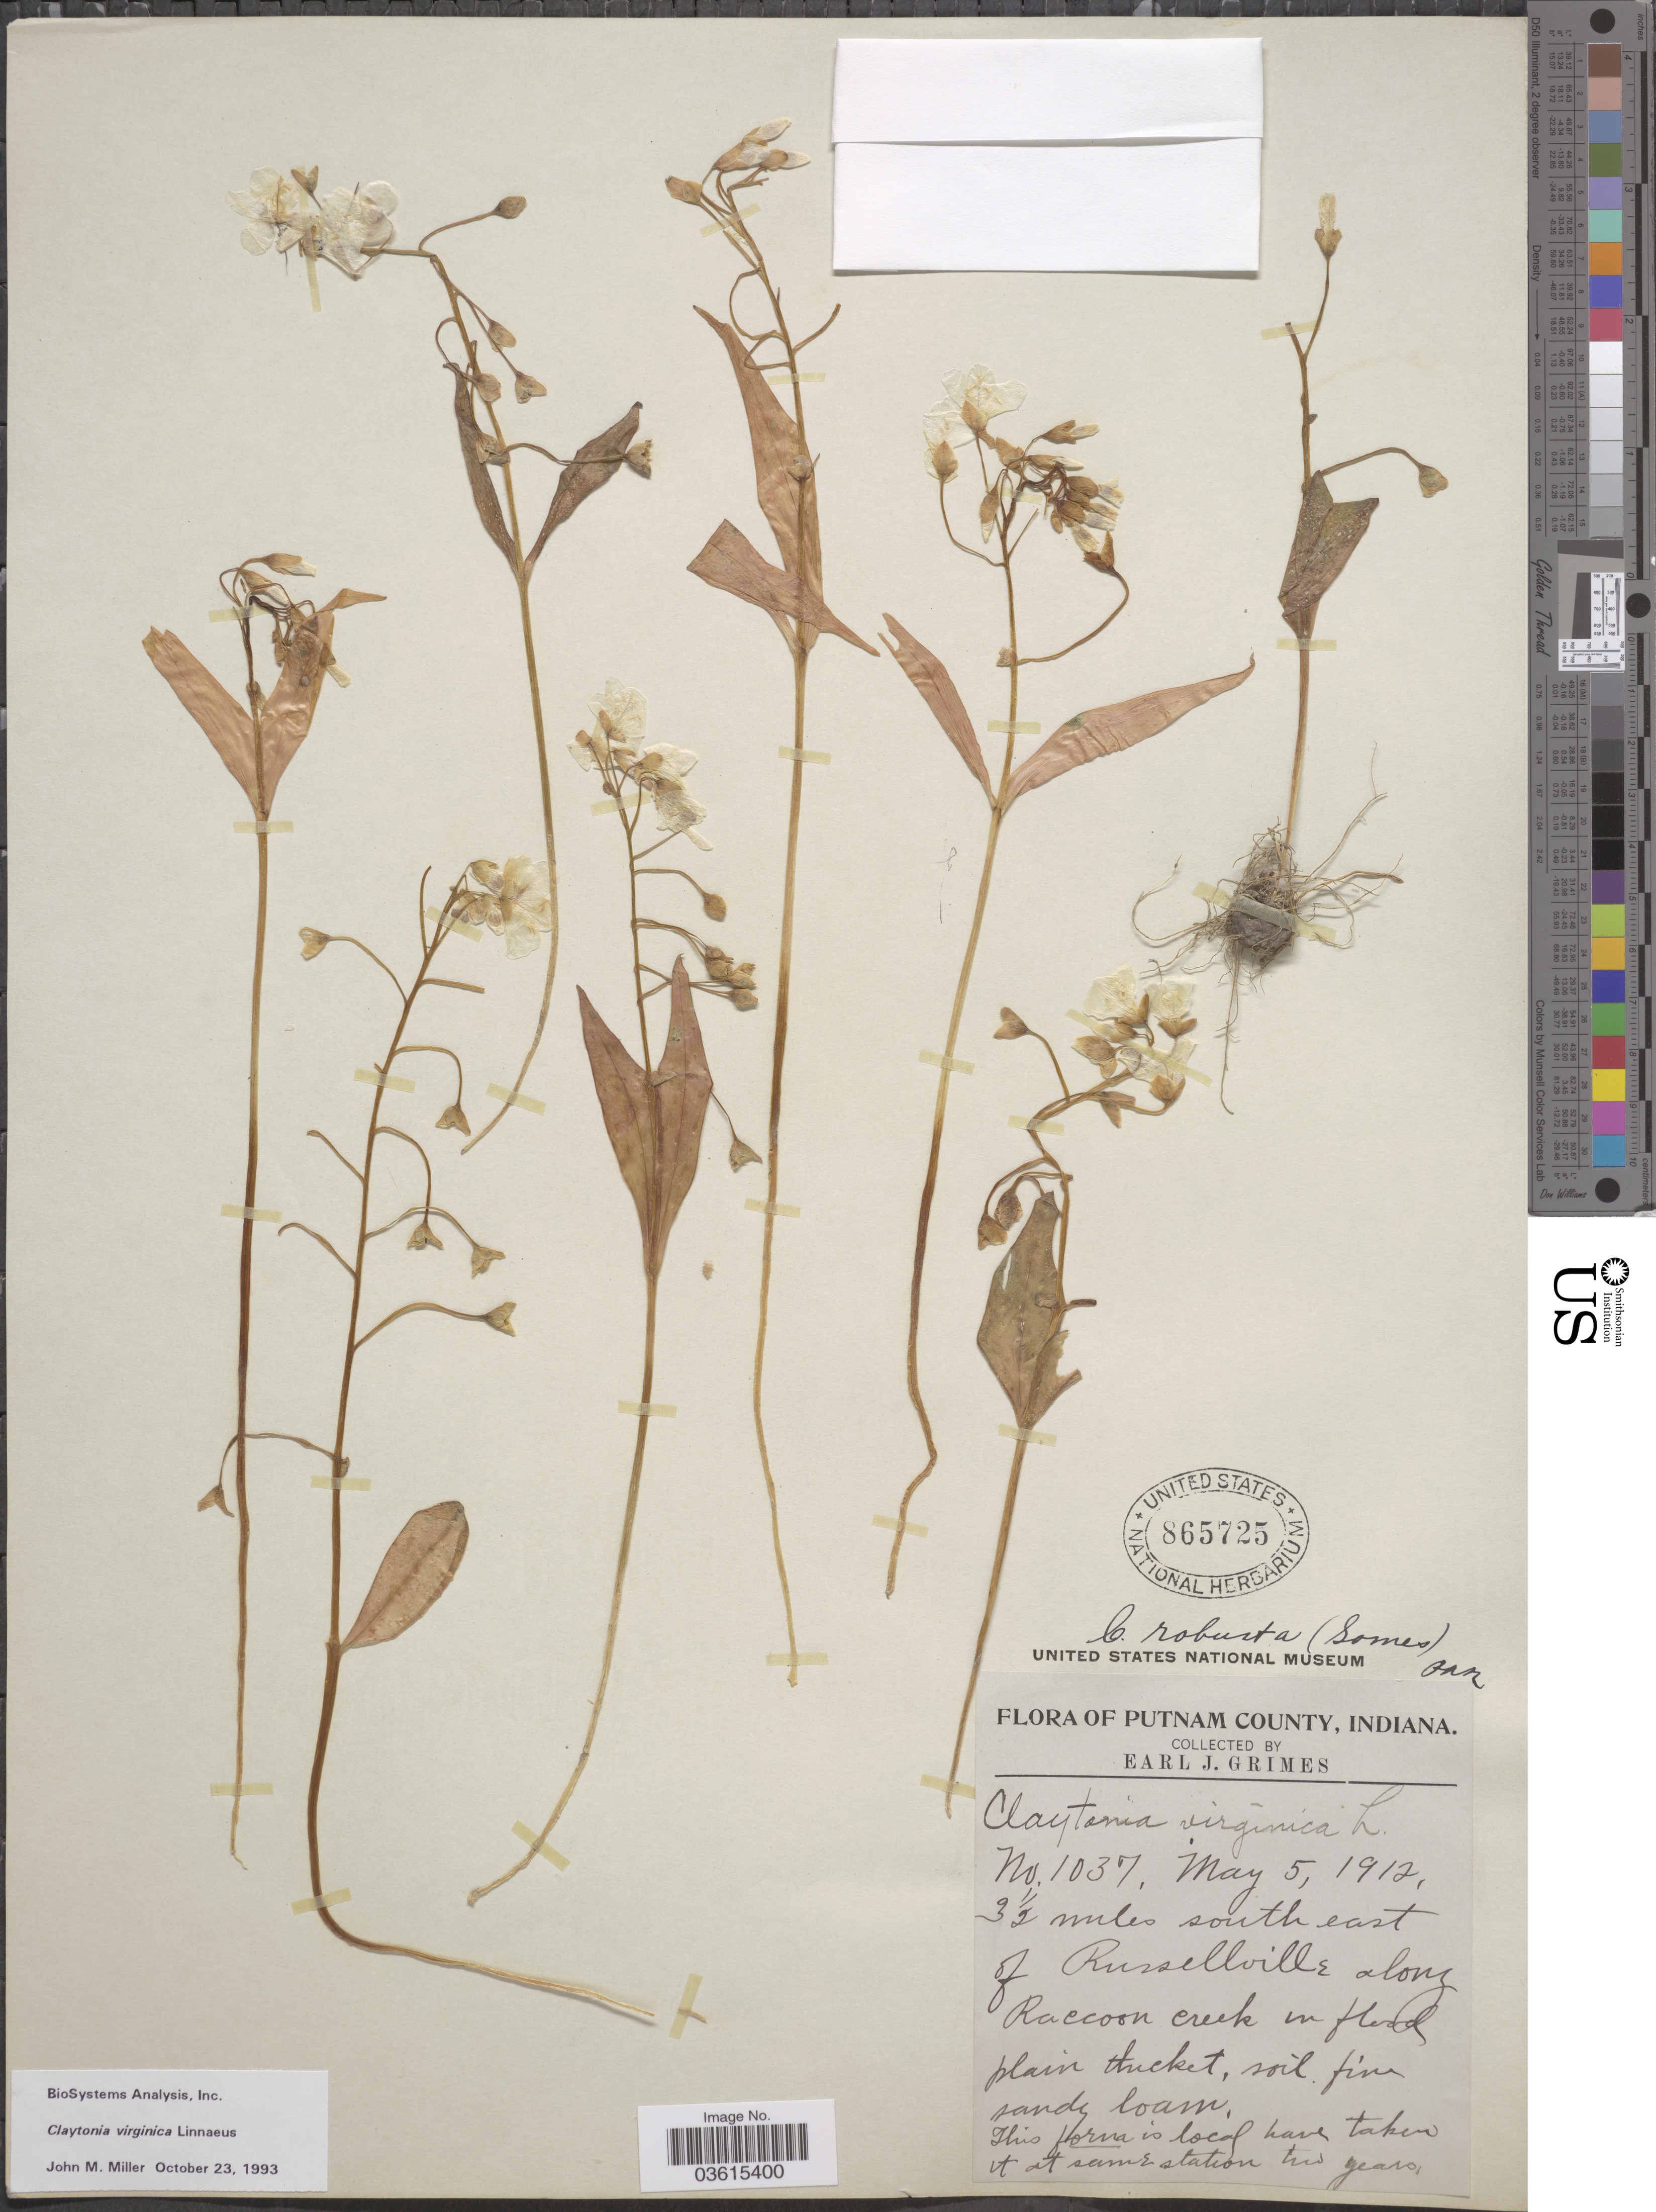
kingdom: Plantae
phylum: Tracheophyta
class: Magnoliopsida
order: Caryophyllales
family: Montiaceae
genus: Claytonia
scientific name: Claytonia virginica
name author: L.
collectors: E. J. Grimes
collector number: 1037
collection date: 1912-05-05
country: United States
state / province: Indiana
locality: Putnam County. 3½ miles south east of Russellville along Raccoon creek in flood plain thicket.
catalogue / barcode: US 865725